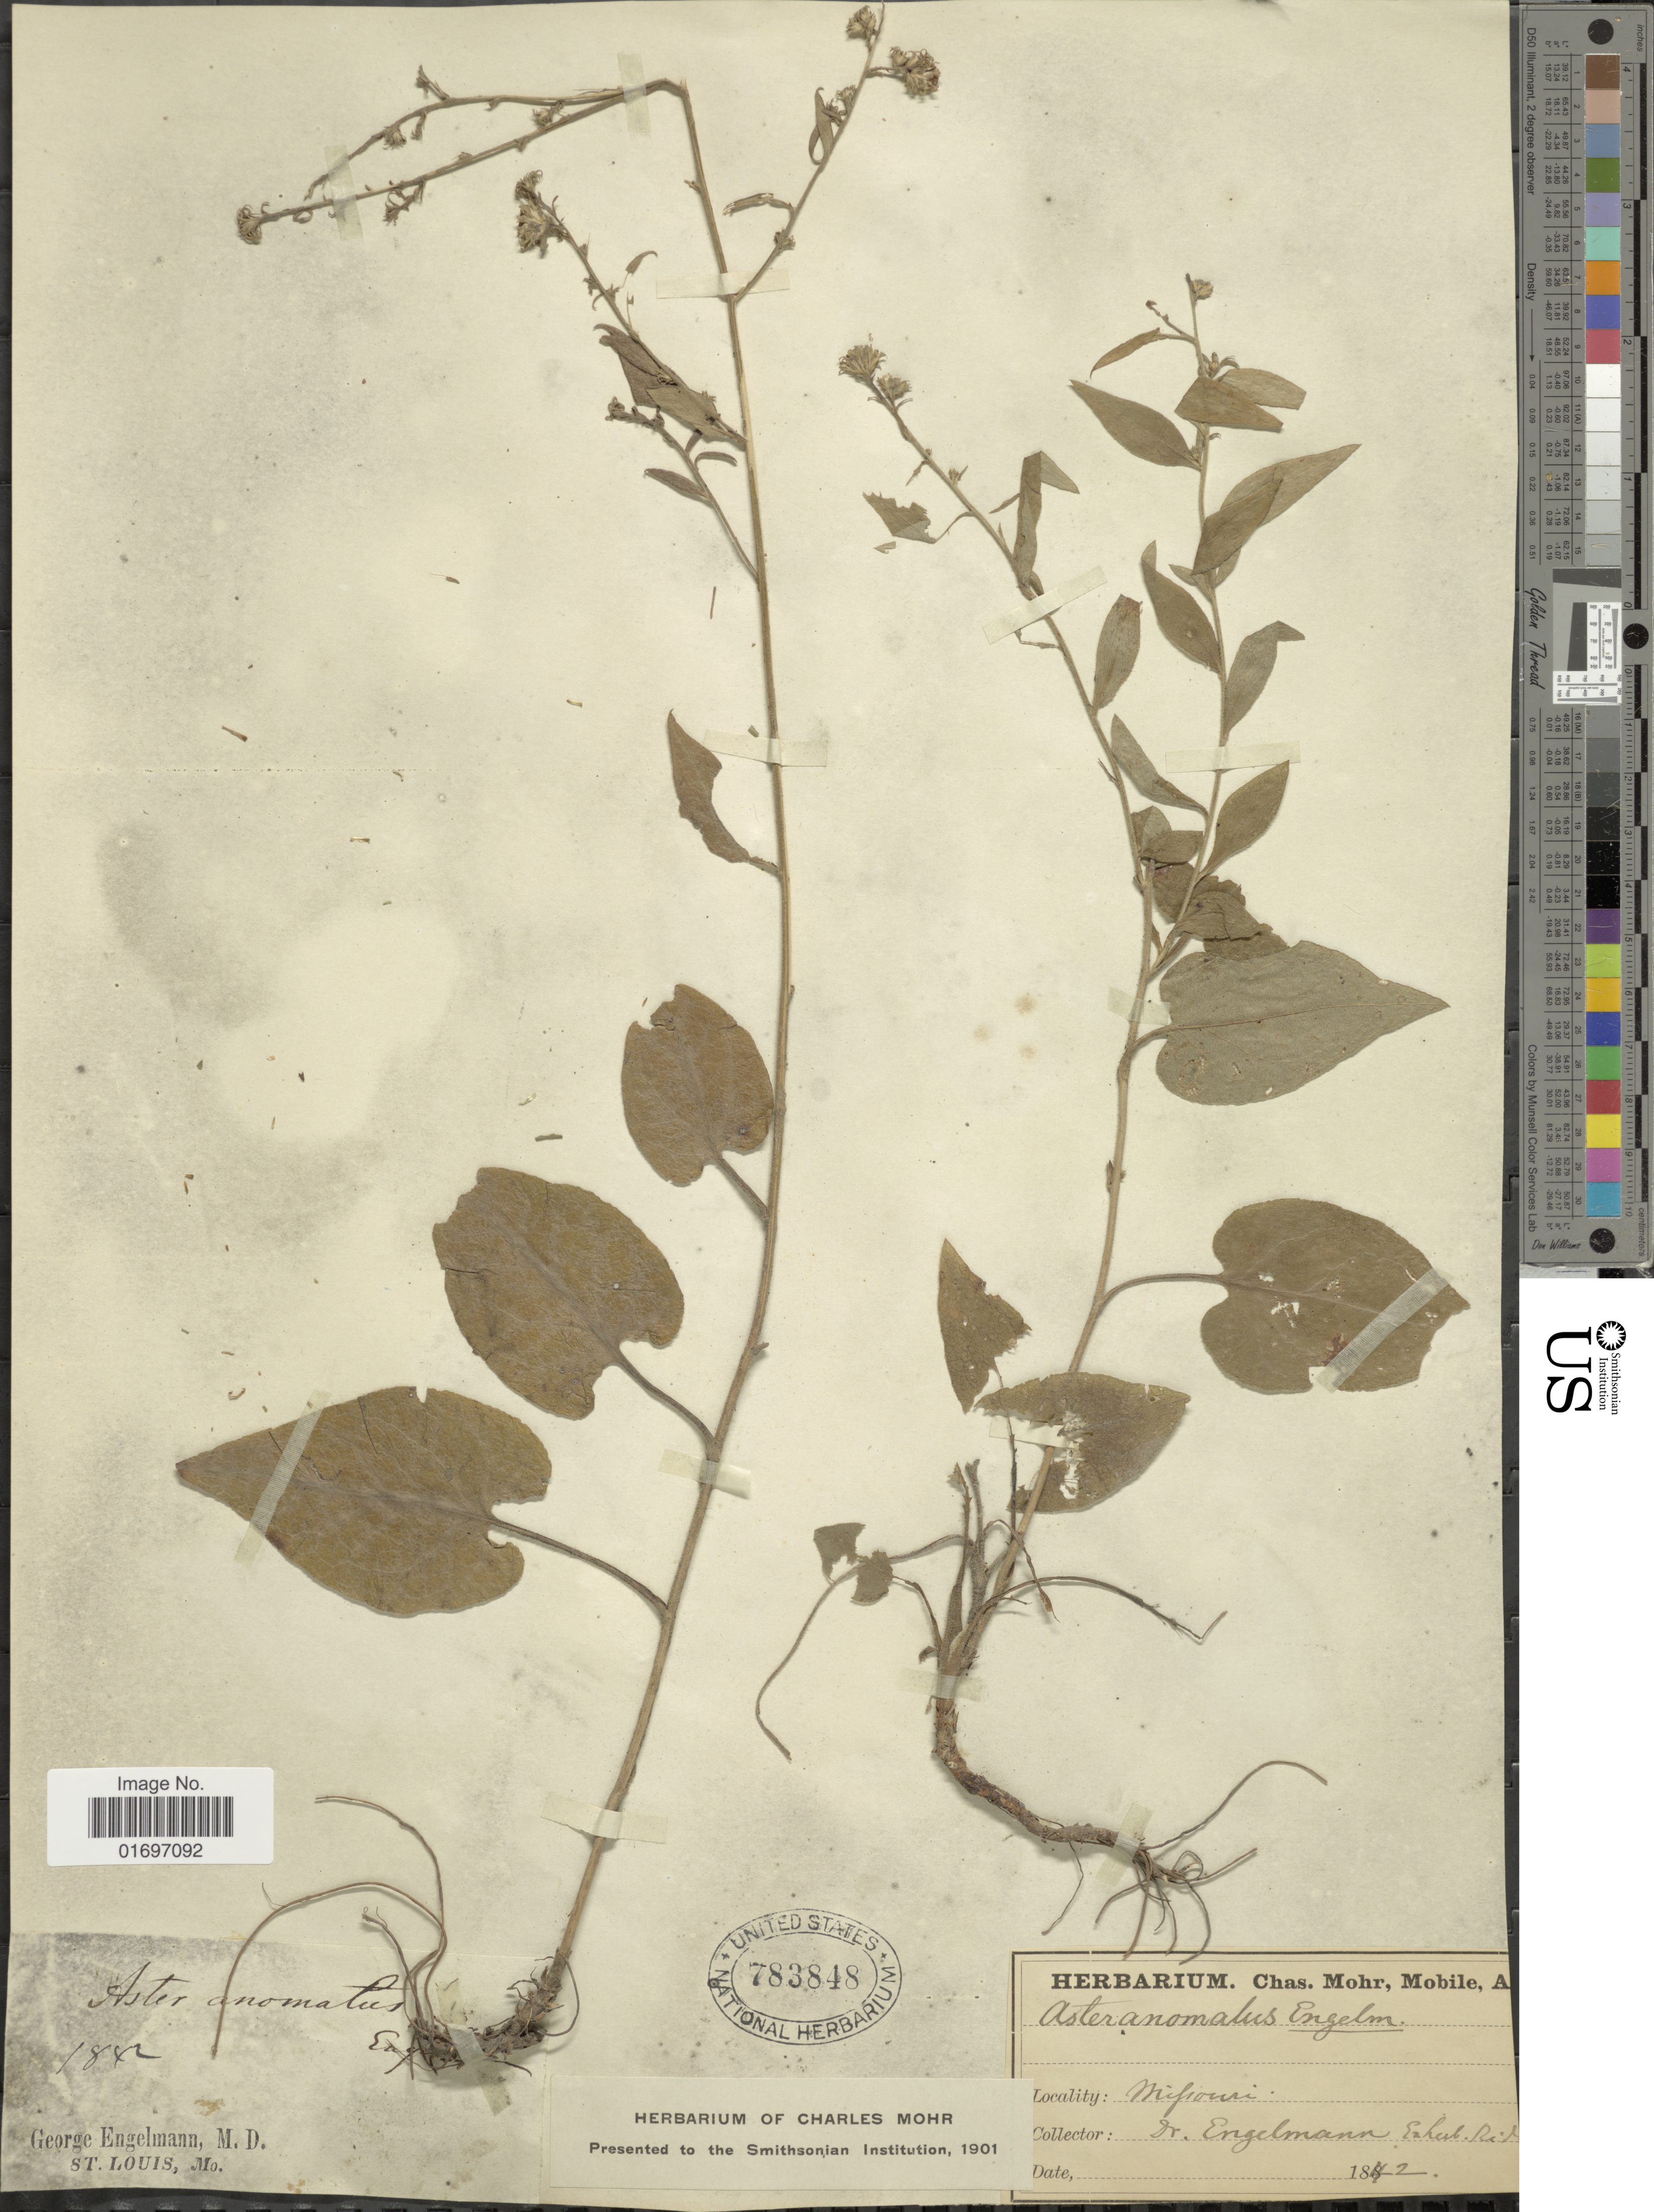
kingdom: Plantae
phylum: Tracheophyta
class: Magnoliopsida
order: Asterales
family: Asteraceae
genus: Symphyotrichum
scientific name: Symphyotrichum anomalum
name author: (Engelm.) G.L. Nesom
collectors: G. Engelmann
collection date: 1842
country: United States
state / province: Missouri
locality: St. Louis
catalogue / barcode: US 783848